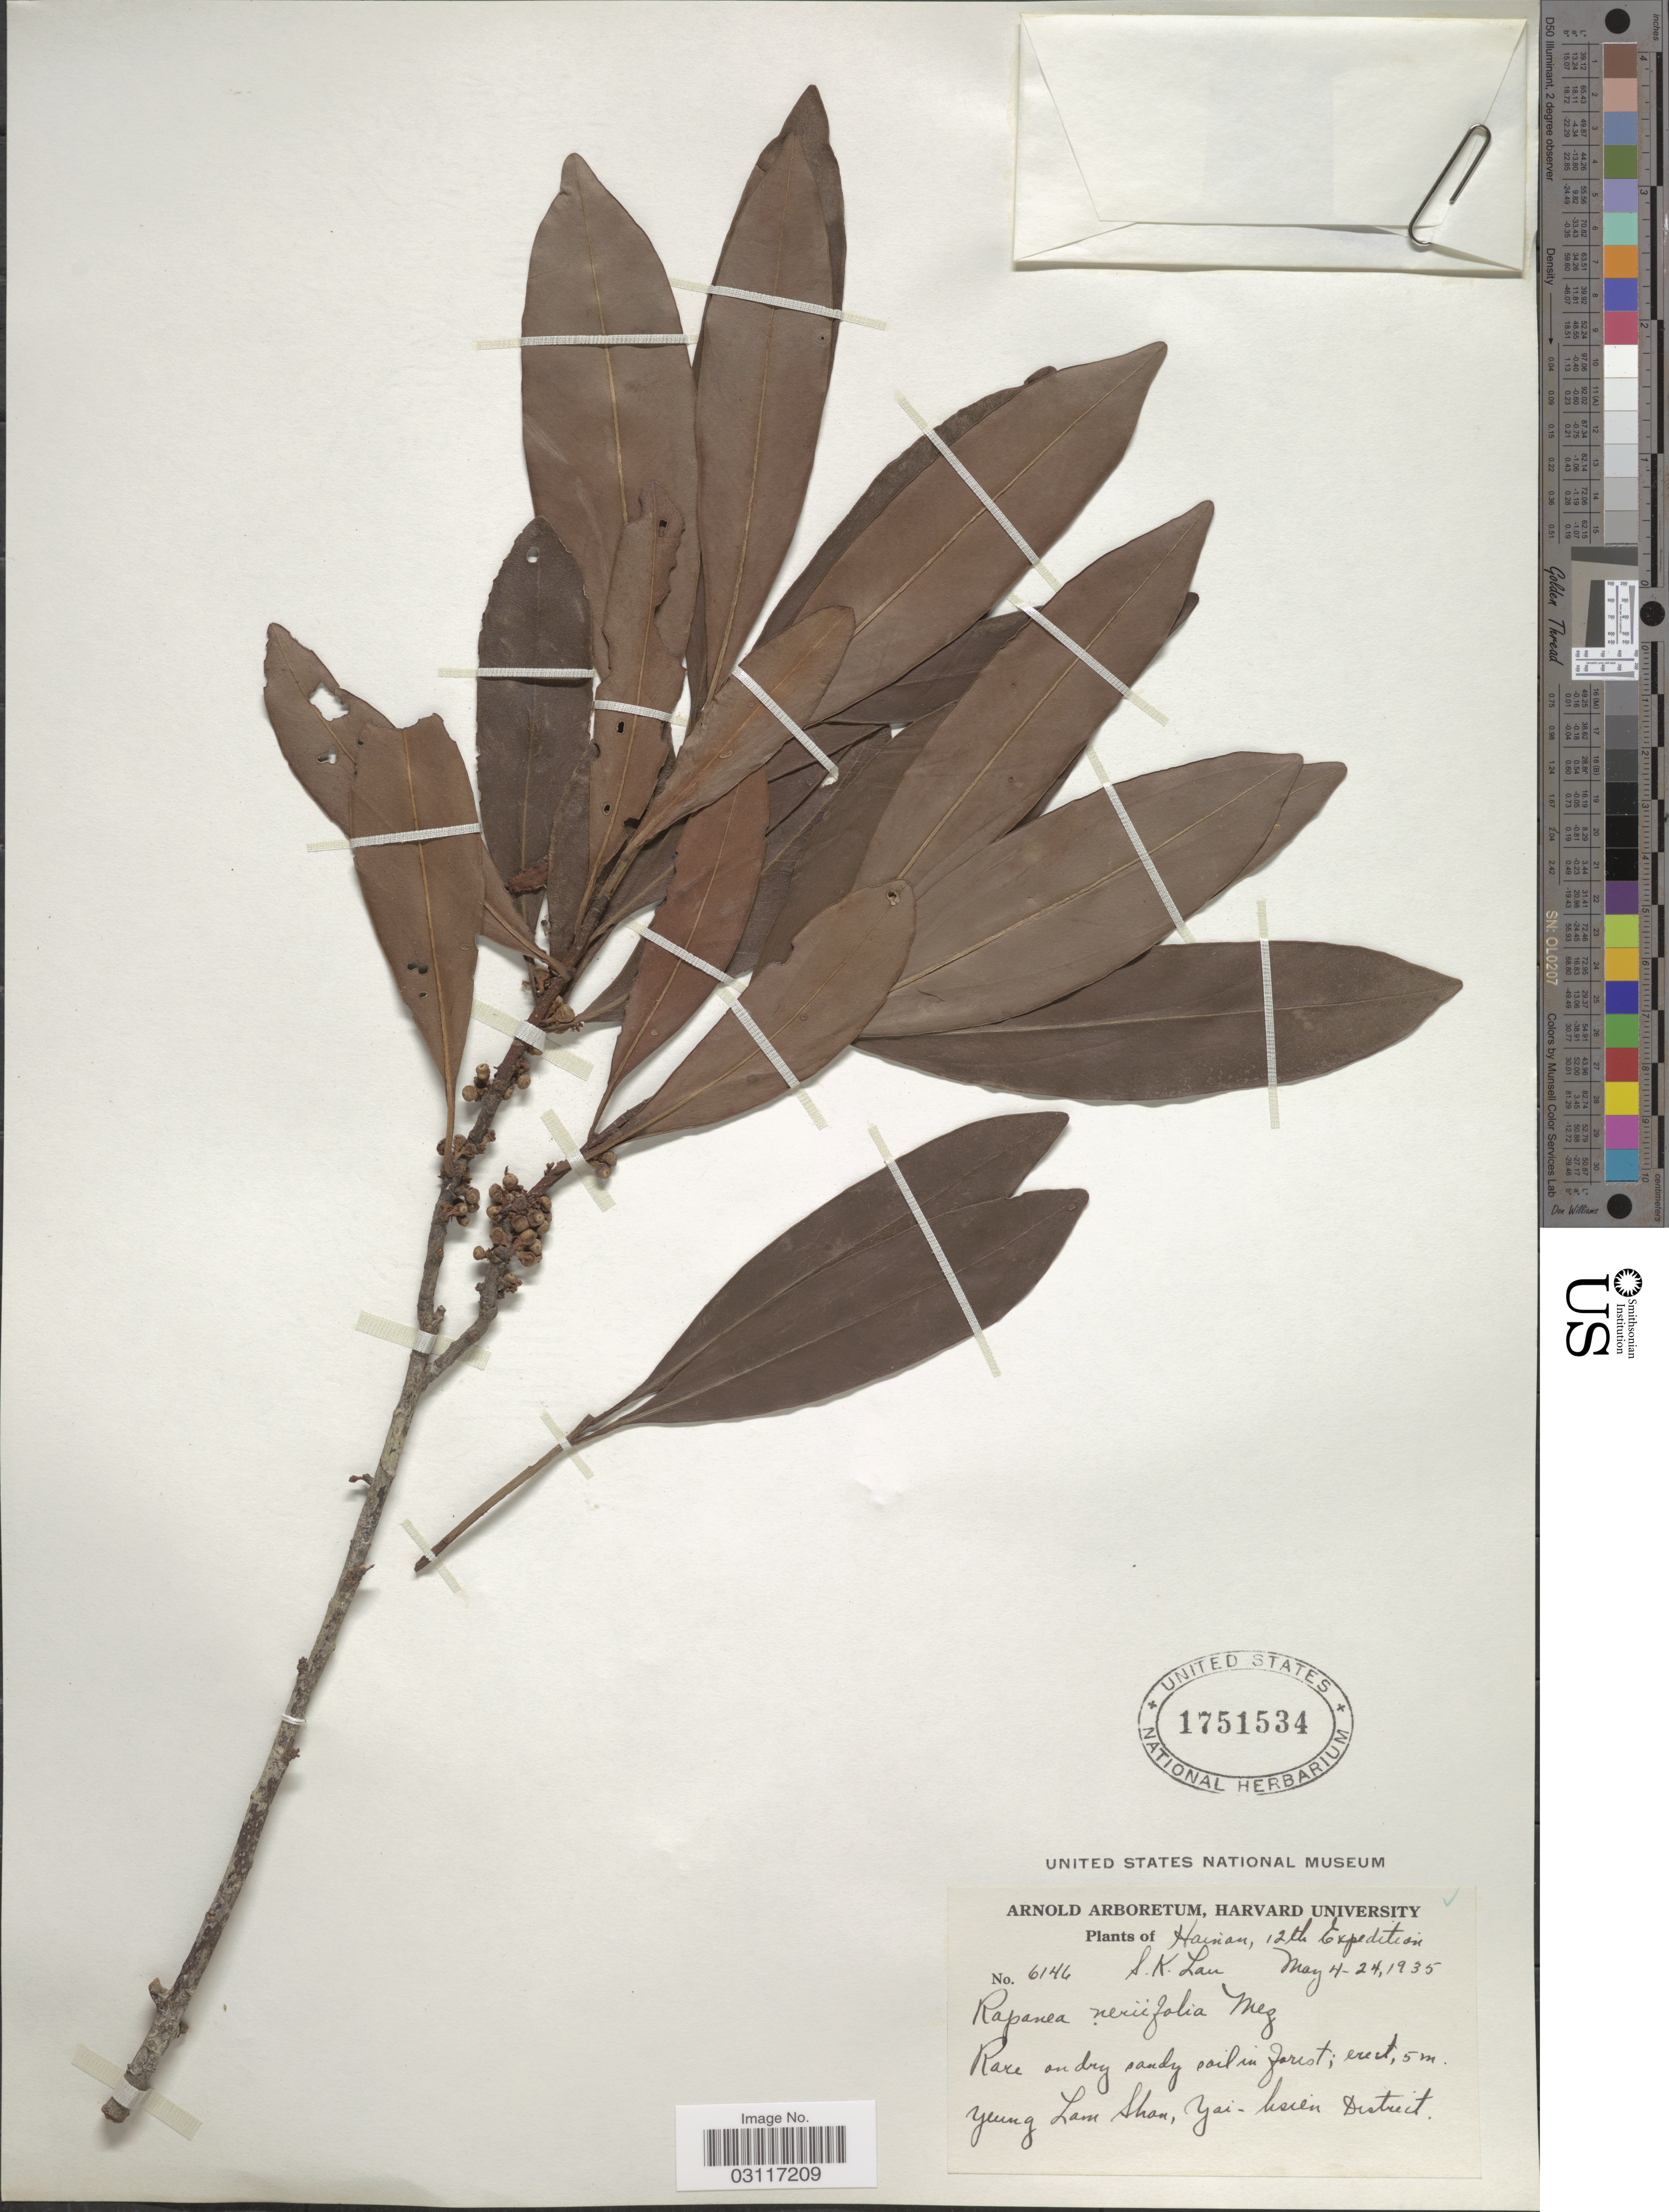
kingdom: Plantae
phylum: Tracheophyta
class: Magnoliopsida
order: Ericales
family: Primulaceae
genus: Myrsine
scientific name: Myrsine seguinii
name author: H. Lév.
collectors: S. K. Lau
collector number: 6146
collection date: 1935-05-04/1935-05-24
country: China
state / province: Hainan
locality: Yeung Lam Shan, Yai-hsien District.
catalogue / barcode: US 1751534